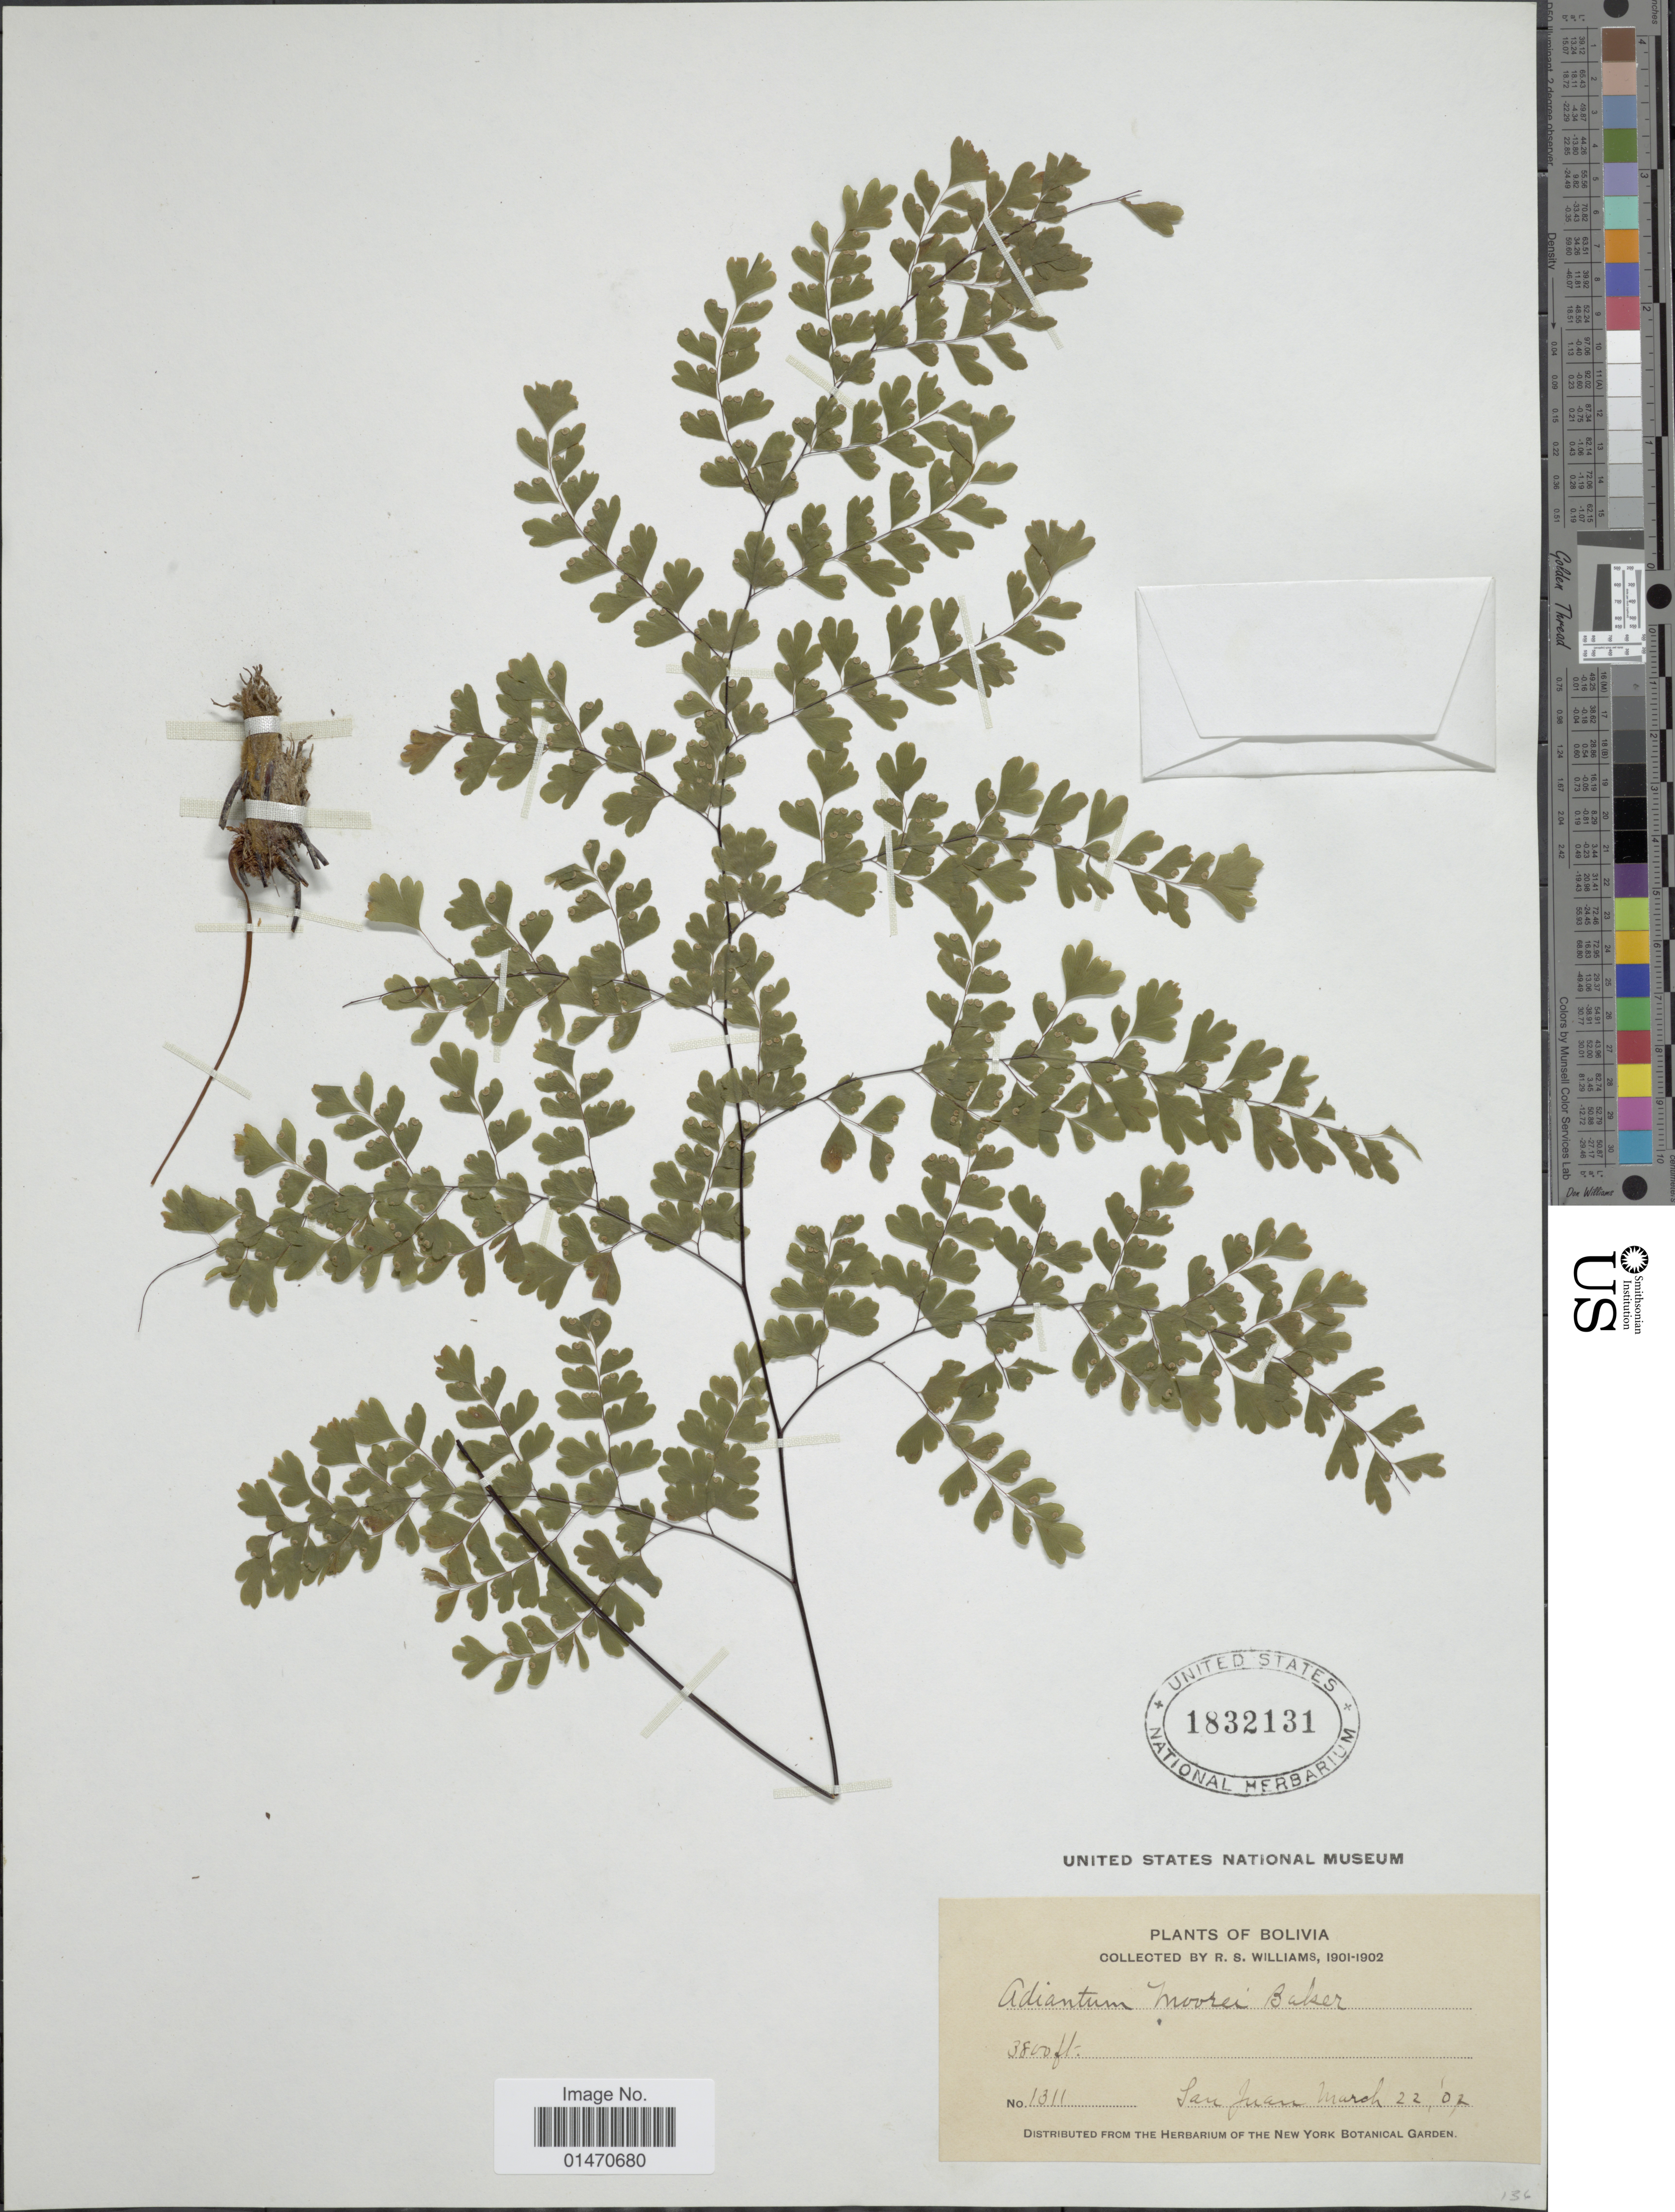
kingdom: Plantae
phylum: Tracheophyta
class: Polypodiopsida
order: Polypodiales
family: Pteridaceae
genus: Adiantum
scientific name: Adiantum moorei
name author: Baker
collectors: R. S. Williams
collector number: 1311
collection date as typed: March 22, '02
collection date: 1902-03-22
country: Bolivia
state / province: La Paz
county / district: Franz Tamayo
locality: San Juan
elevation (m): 1158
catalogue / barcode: US 1832131